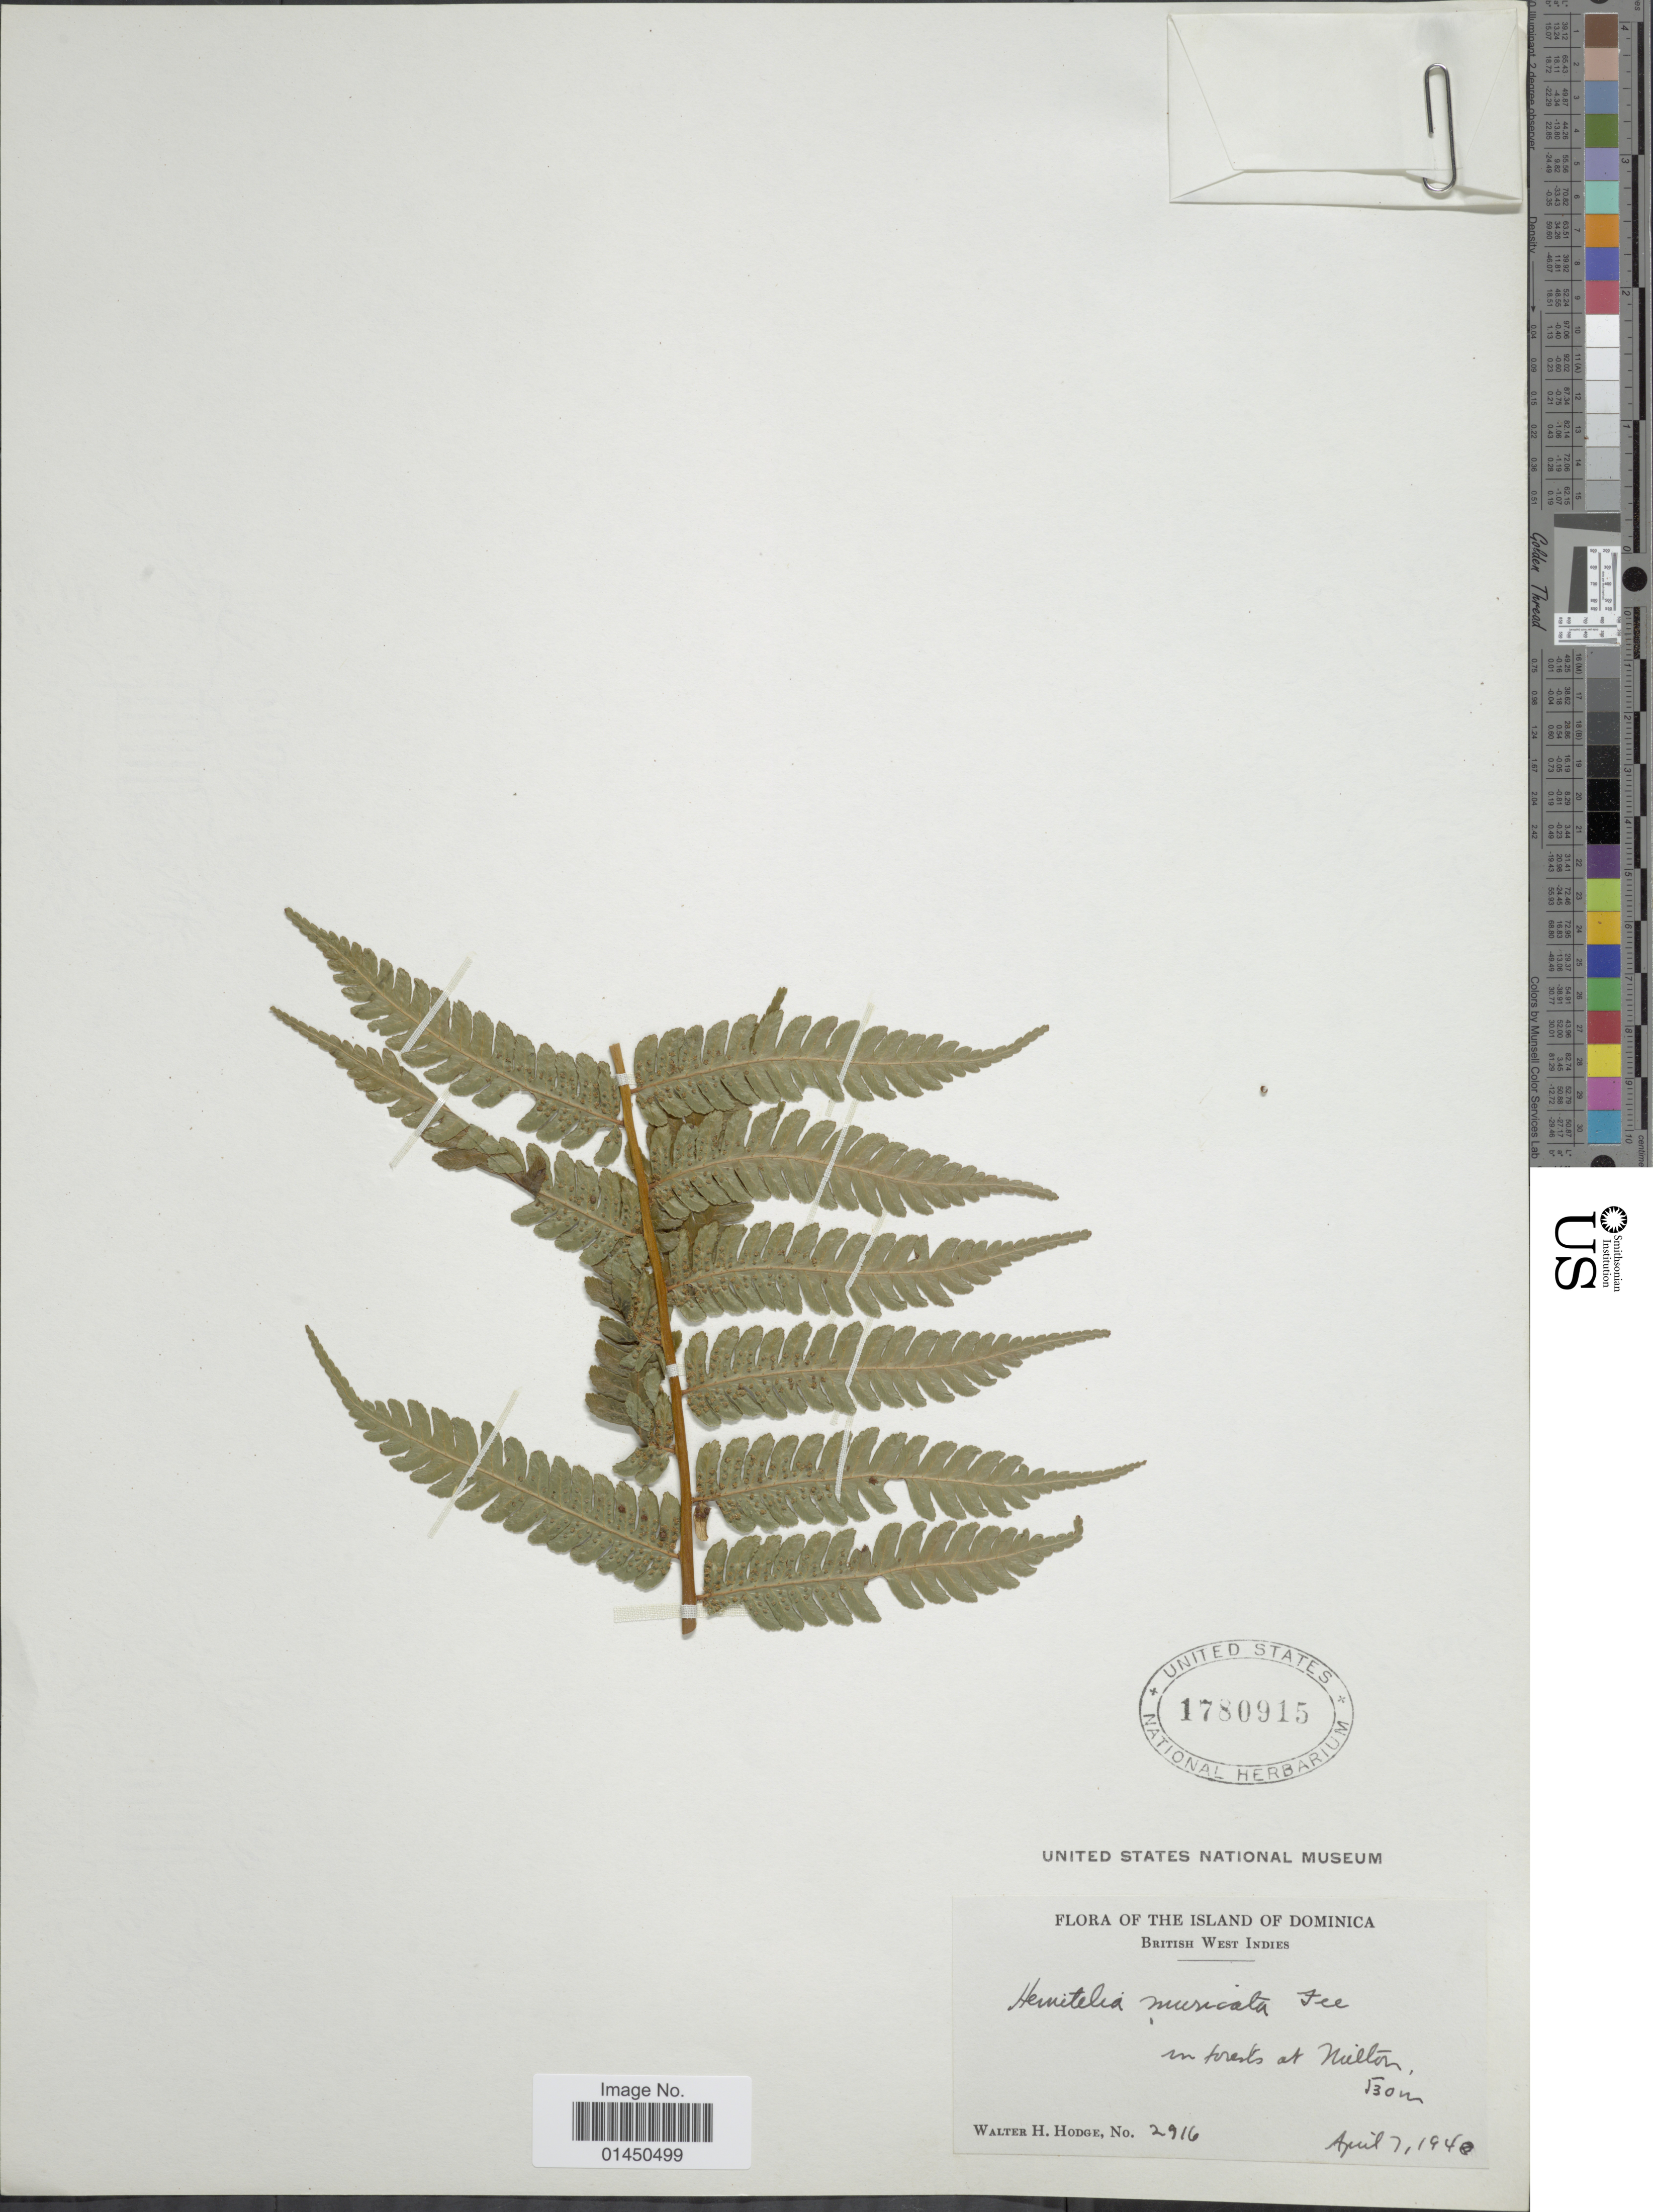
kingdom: Plantae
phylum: Tracheophyta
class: Polypodiopsida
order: Cyatheales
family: Cyatheaceae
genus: Cyathea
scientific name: Cyathea muricata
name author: (Willd.) Fée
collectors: W. Hodge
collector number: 2916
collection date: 1940-04-07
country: Dominica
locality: In forests at Milton.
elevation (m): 530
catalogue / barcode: US 1780915